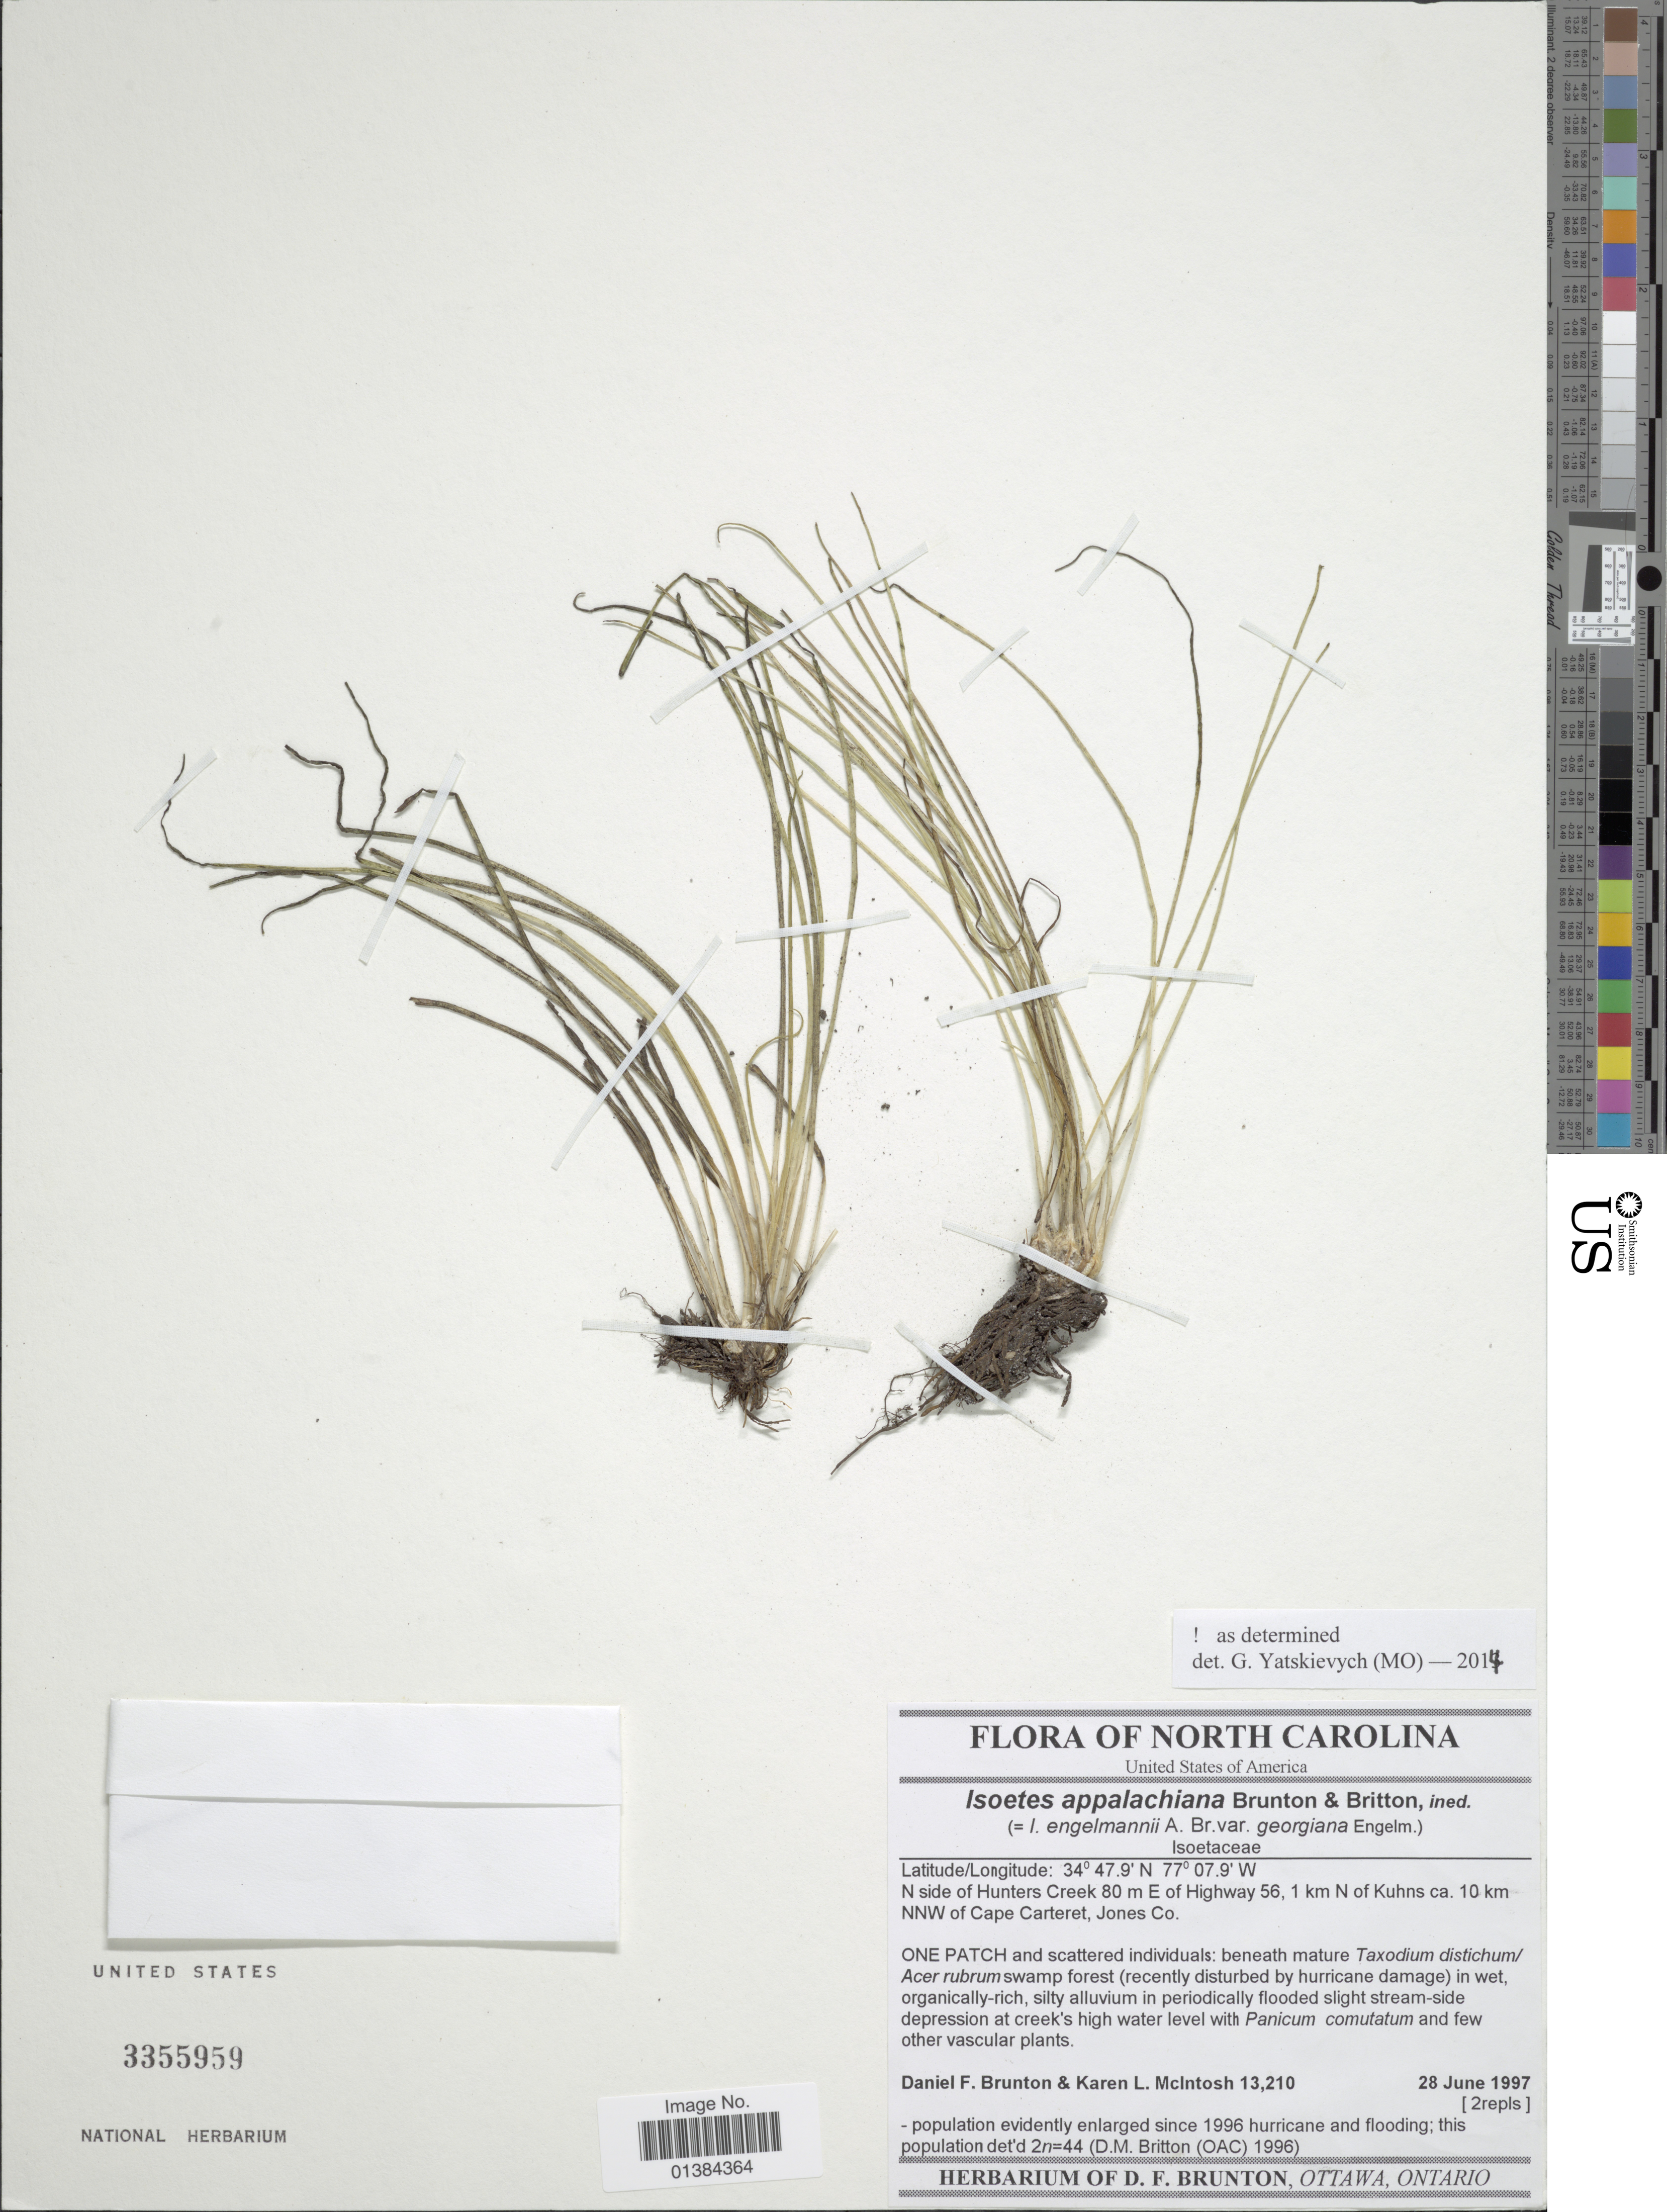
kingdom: Plantae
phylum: Tracheophyta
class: Lycopodiopsida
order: Isoetales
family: Isoetaceae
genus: Isoetes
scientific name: Isoetes appalachiana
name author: D. F. Brunt. & D.M. Britton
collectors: D. Brunton & K. McIntosh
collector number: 13210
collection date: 1997-06-28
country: United States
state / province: North Carolina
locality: N side of Hunters Creek 80 m E of Highway 56, 1 km N of Kuhns ca. 10 NNW of Cape Carteret, Jones Co.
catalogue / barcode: US 3355959